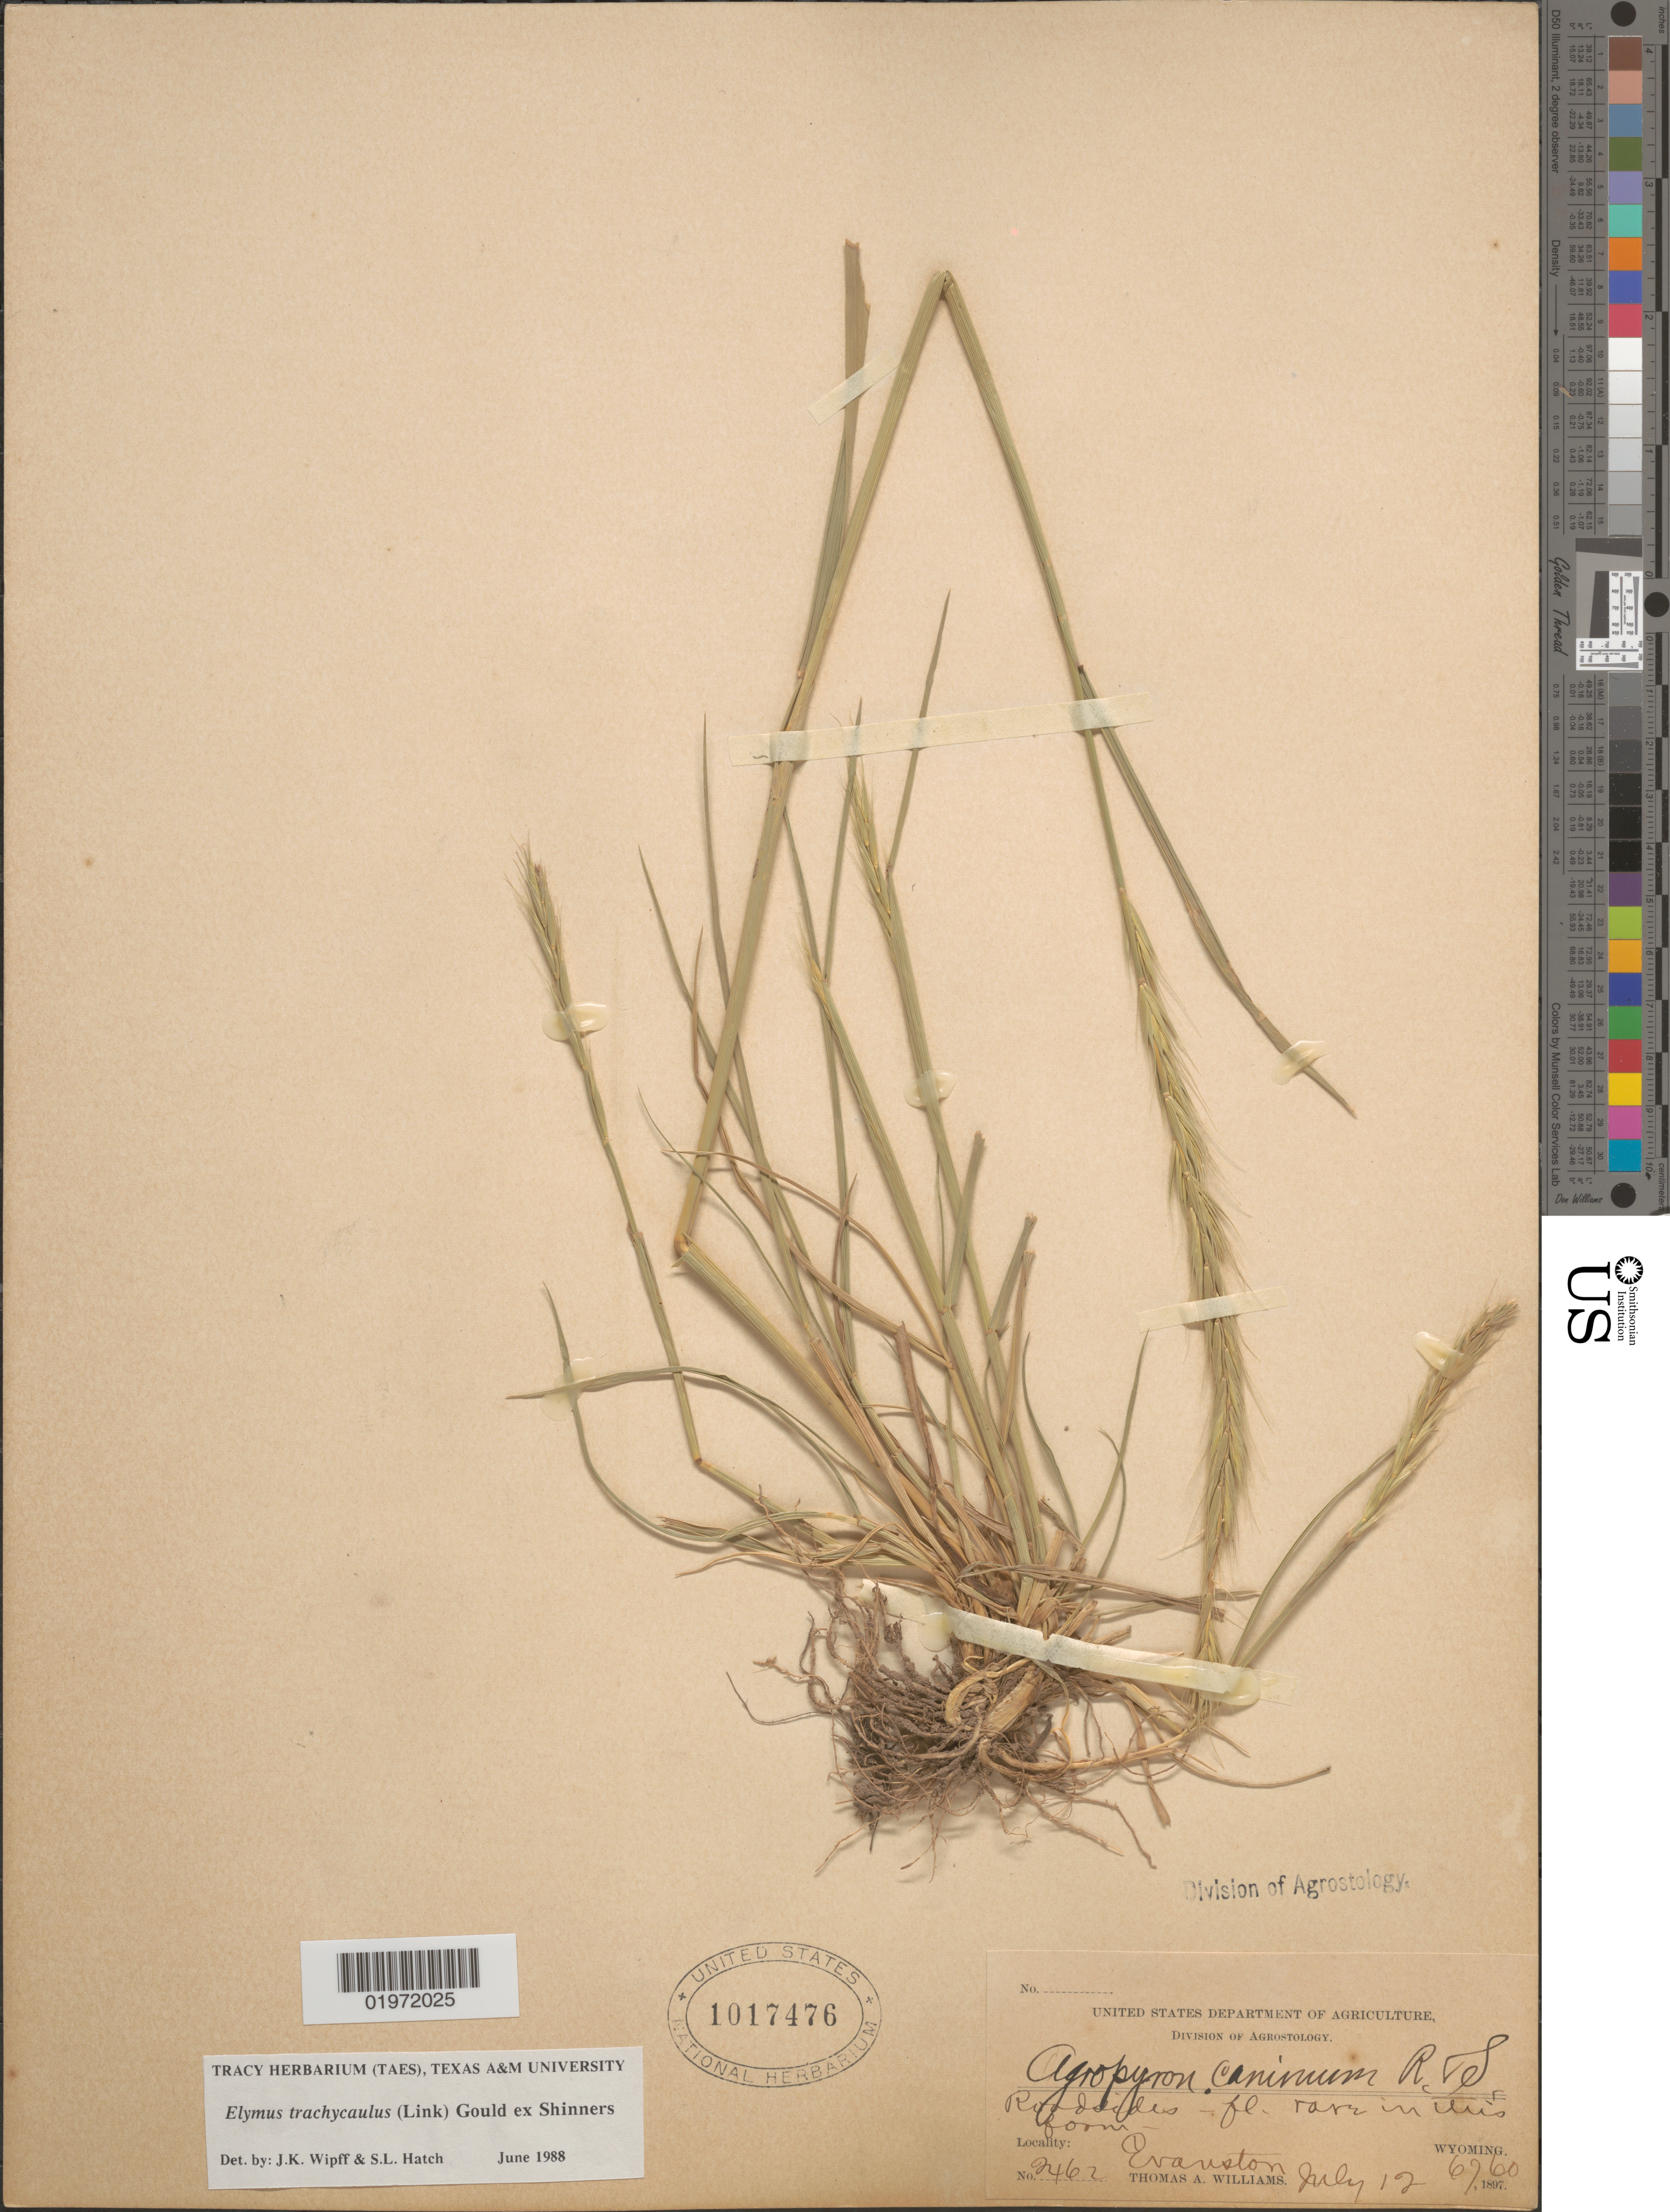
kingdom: Plantae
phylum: Tracheophyta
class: Liliopsida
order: Poales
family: Poaceae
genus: Elymus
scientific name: Elymus trachycaulus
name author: (Link) Gould ex Shinners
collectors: T. A. Williams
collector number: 2462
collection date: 1897-07-12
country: United States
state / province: Wyoming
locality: Evanston.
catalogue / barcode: US 1017476